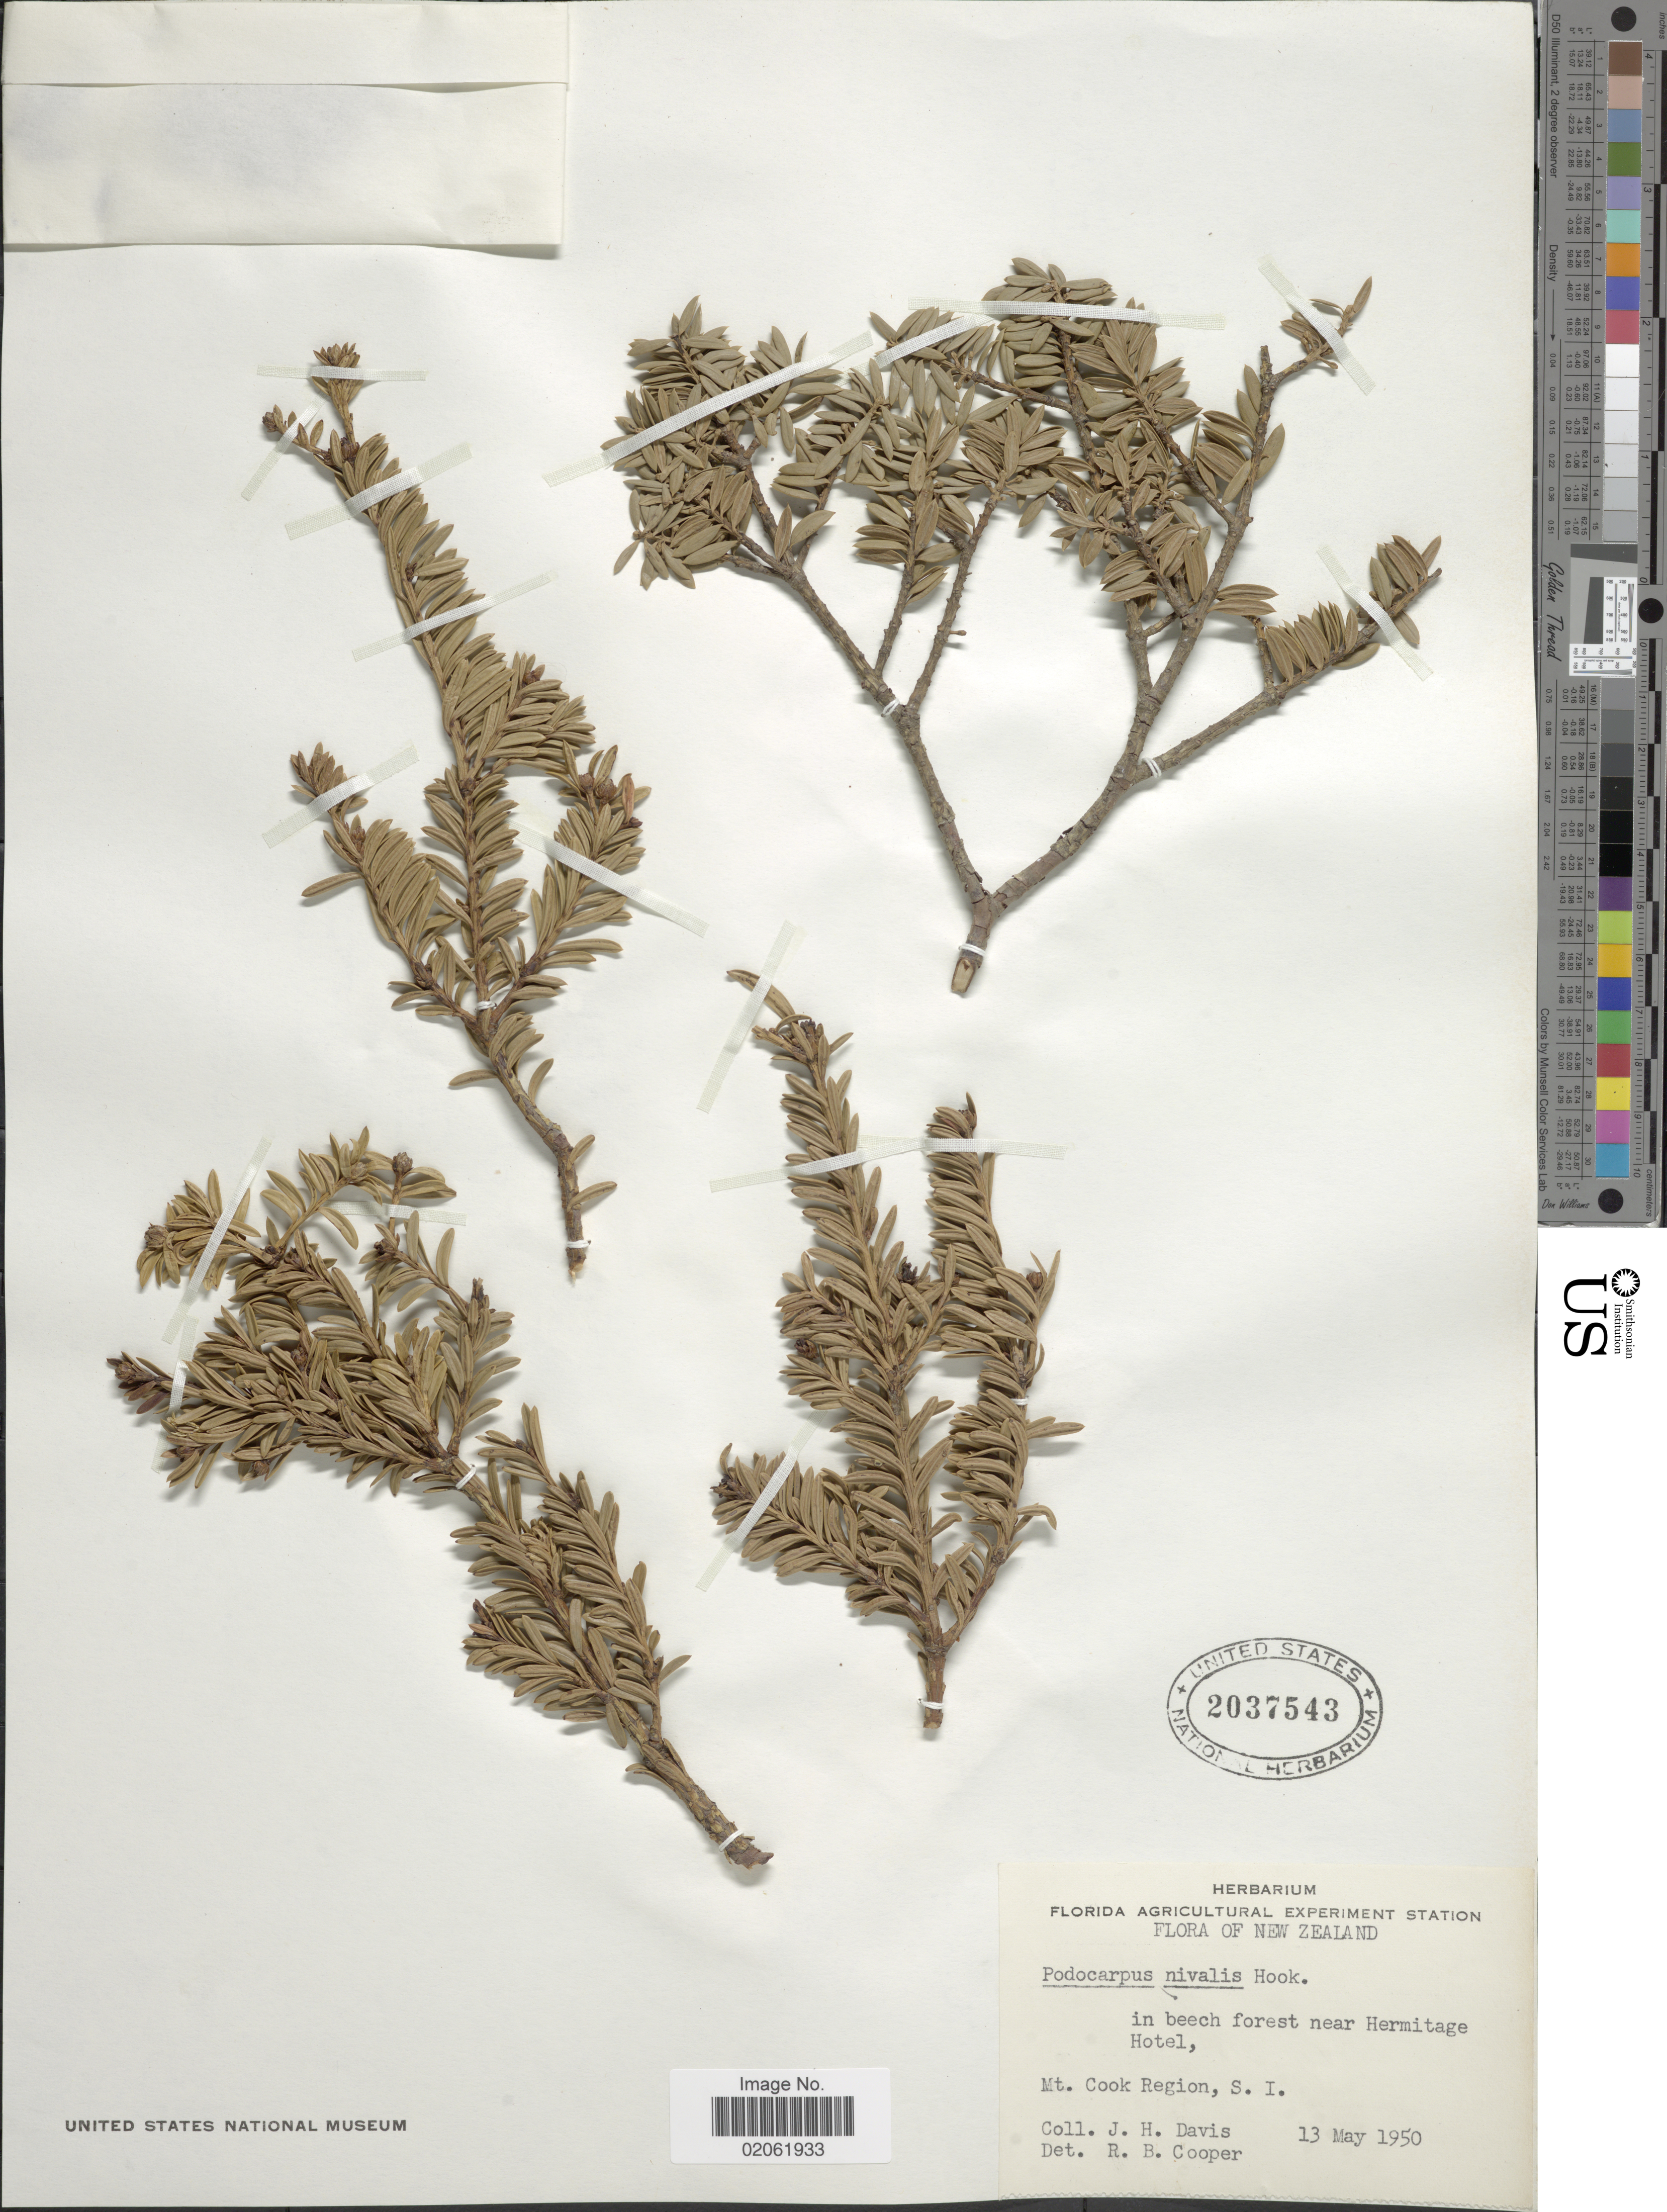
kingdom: Plantae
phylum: Tracheophyta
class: Pinopsida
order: Pinales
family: Podocarpaceae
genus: Podocarpus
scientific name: Podocarpus nivalis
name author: Hook.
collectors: J. Davis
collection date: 1950-05-13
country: New Zealand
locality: New Zealand, Mt. Cook Region, S.I. in beech forest near Hermitage Hotel.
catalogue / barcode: US 2037543